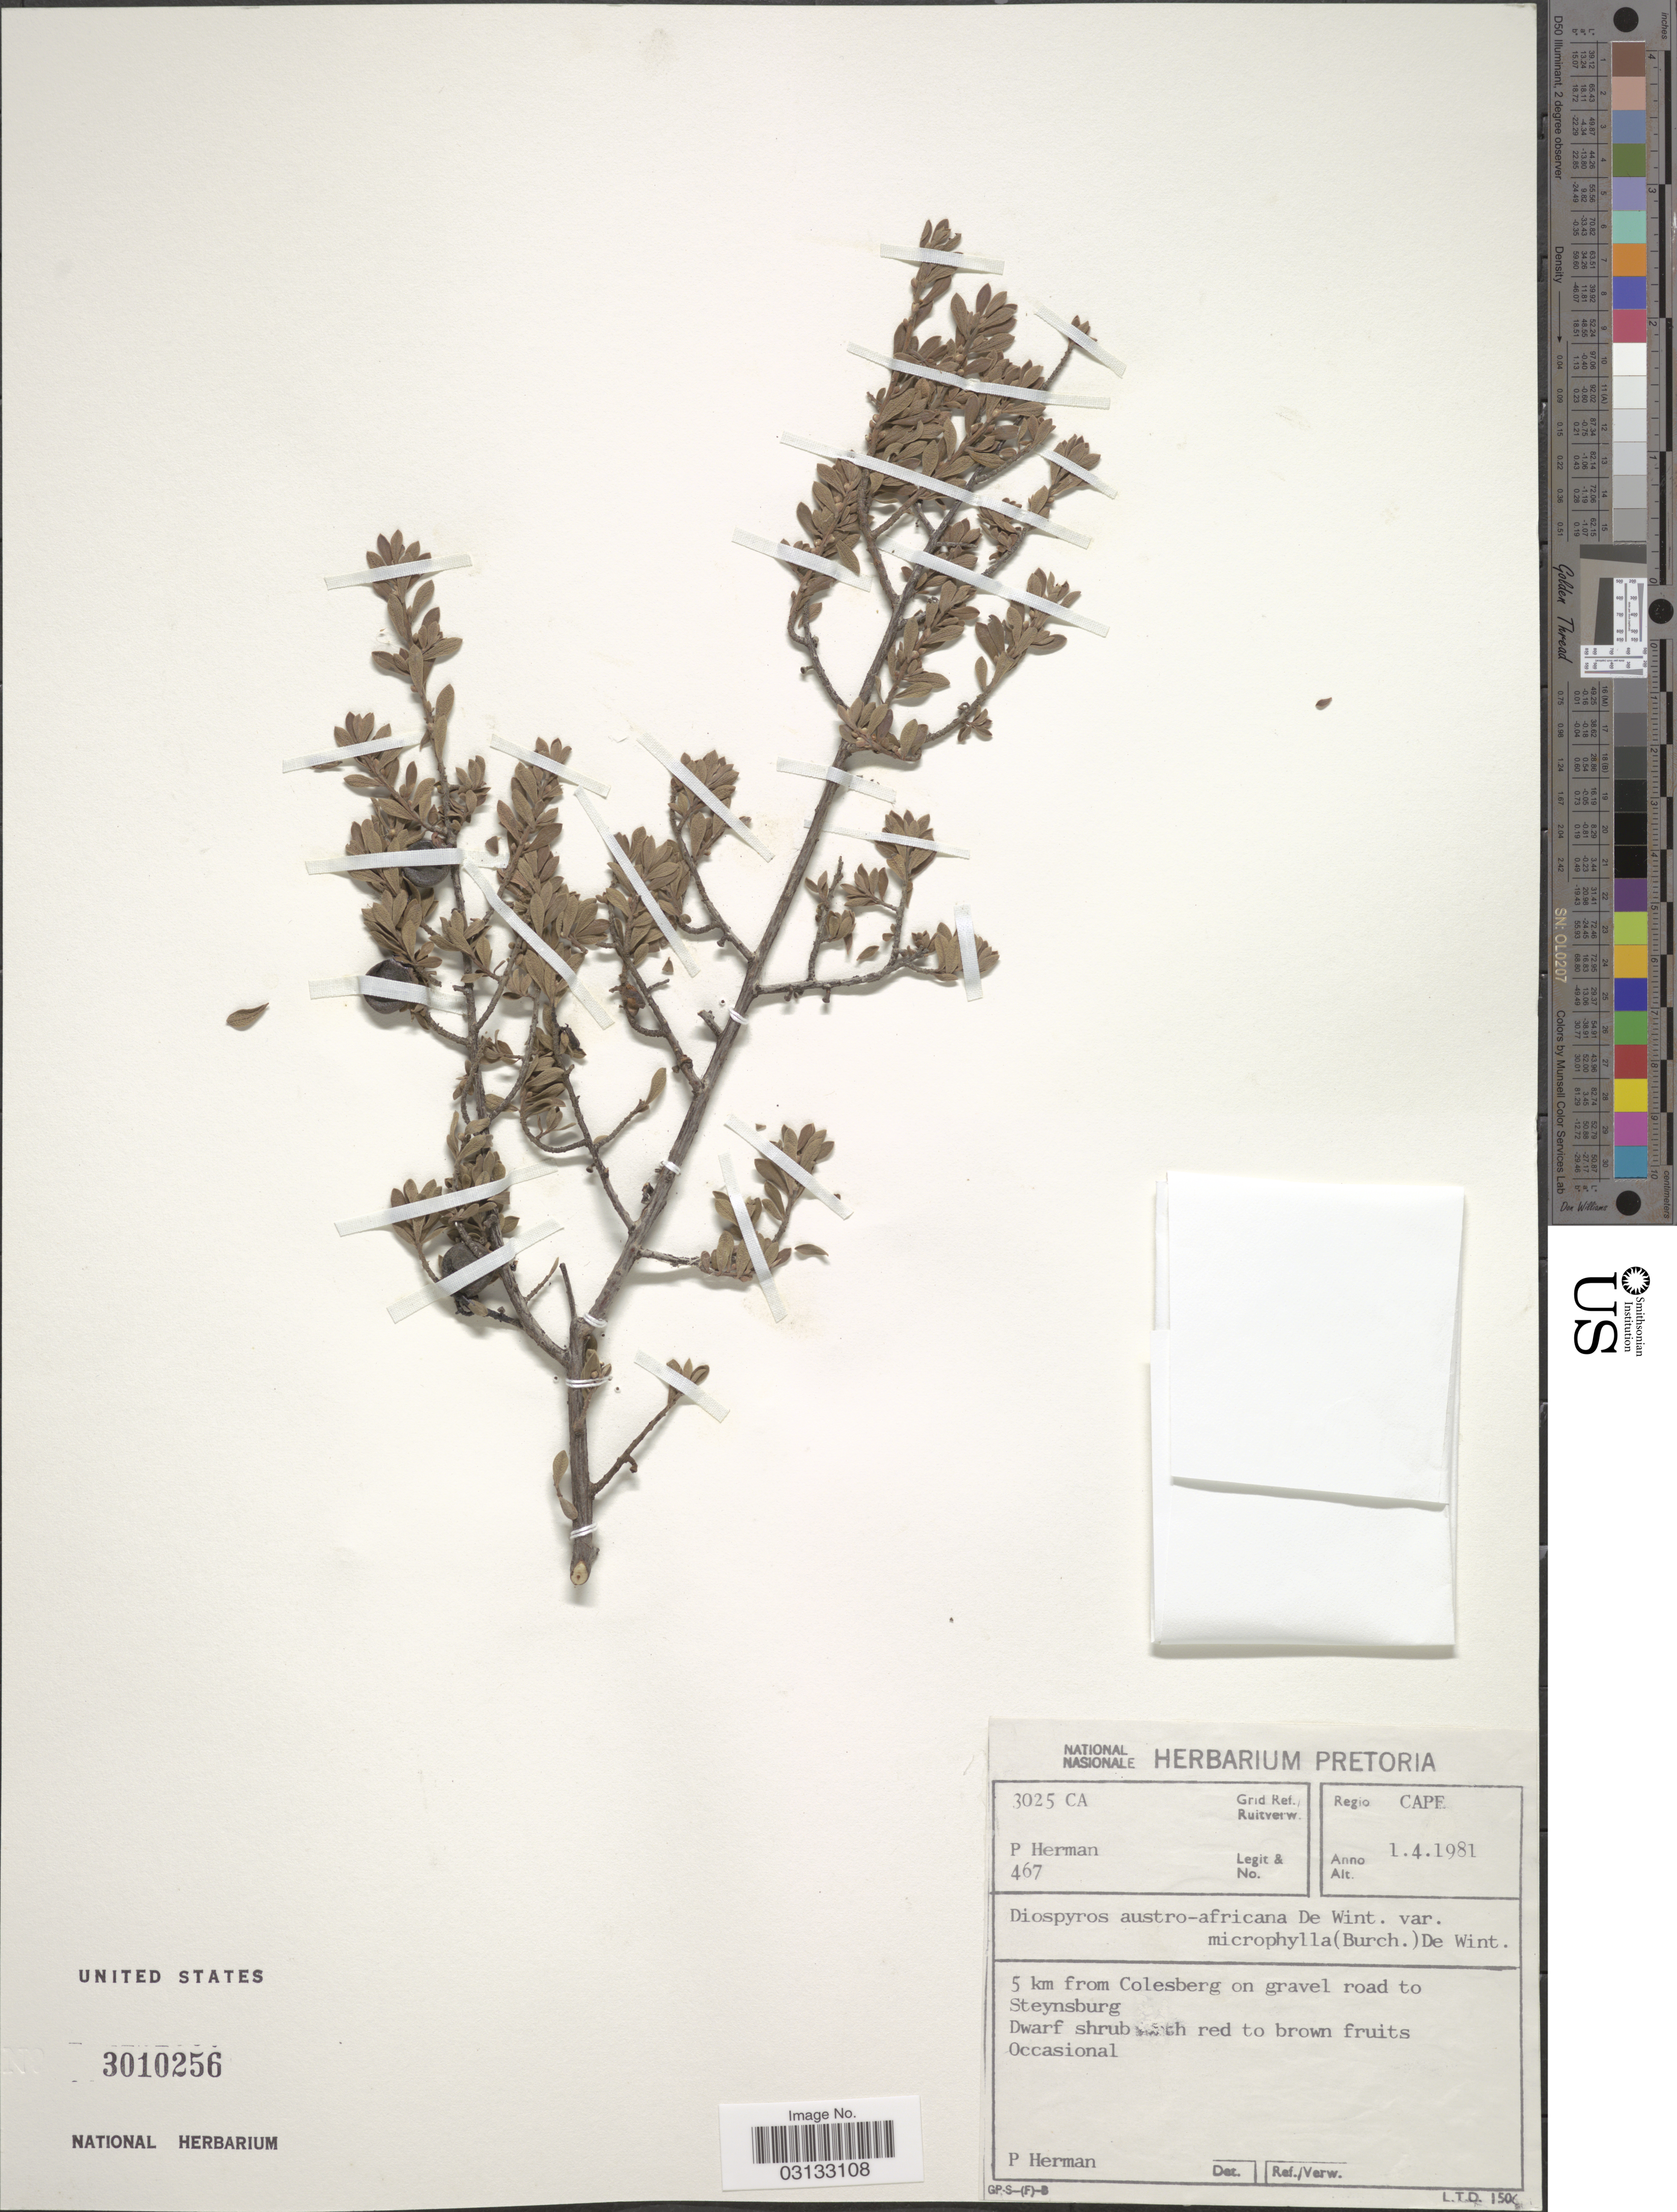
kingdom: Plantae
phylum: Tracheophyta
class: Magnoliopsida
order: Ericales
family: Ebenaceae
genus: Diospyros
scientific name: Diospyros austroafricana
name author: De Winter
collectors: P. Herman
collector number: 467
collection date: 1981-04-01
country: South Africa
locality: Regio Cape, Grid Ref./ Ruitverw. 3025 CA, 5 km from Colesberg on gravel road to Steynsburg.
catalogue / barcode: US 3010256